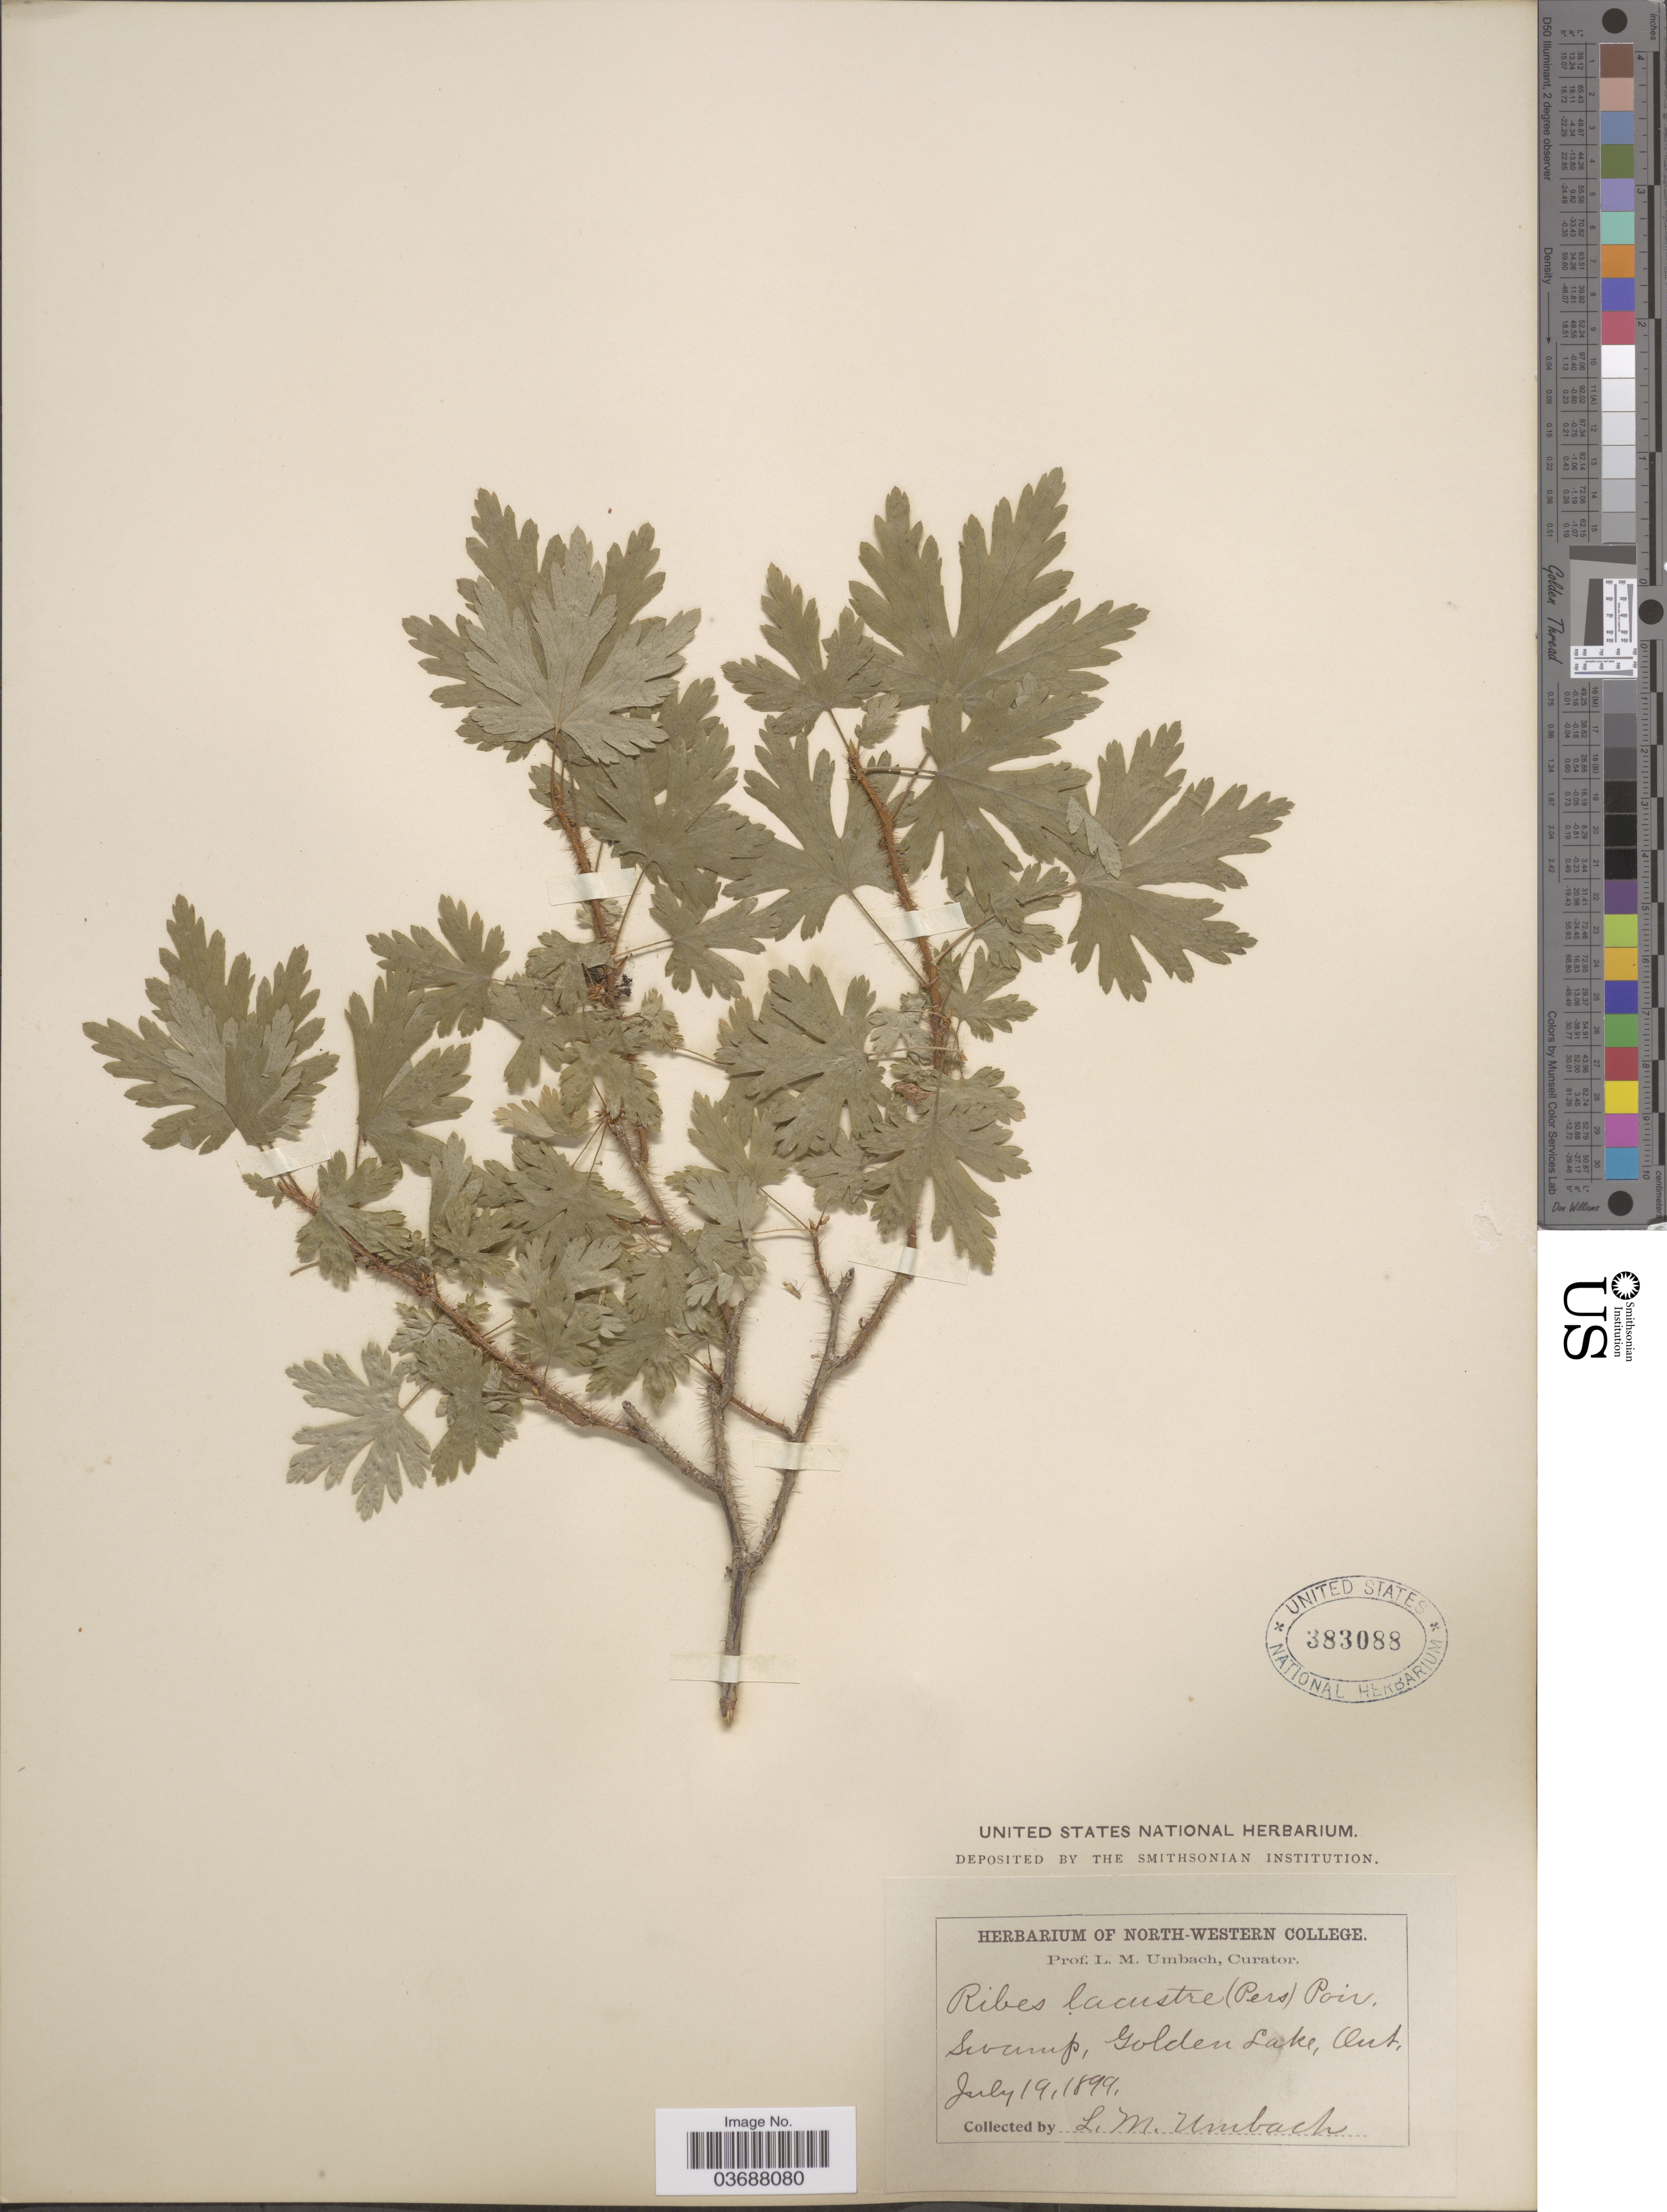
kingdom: Plantae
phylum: Tracheophyta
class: Magnoliopsida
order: Saxifragales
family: Grossulariaceae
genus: Ribes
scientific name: Ribes lacustre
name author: (Pers.) Poir.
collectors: L. M. Umbach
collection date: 1899-07-19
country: Canada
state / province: Ontario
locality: Swamp, Golden Lake.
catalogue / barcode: US 383088